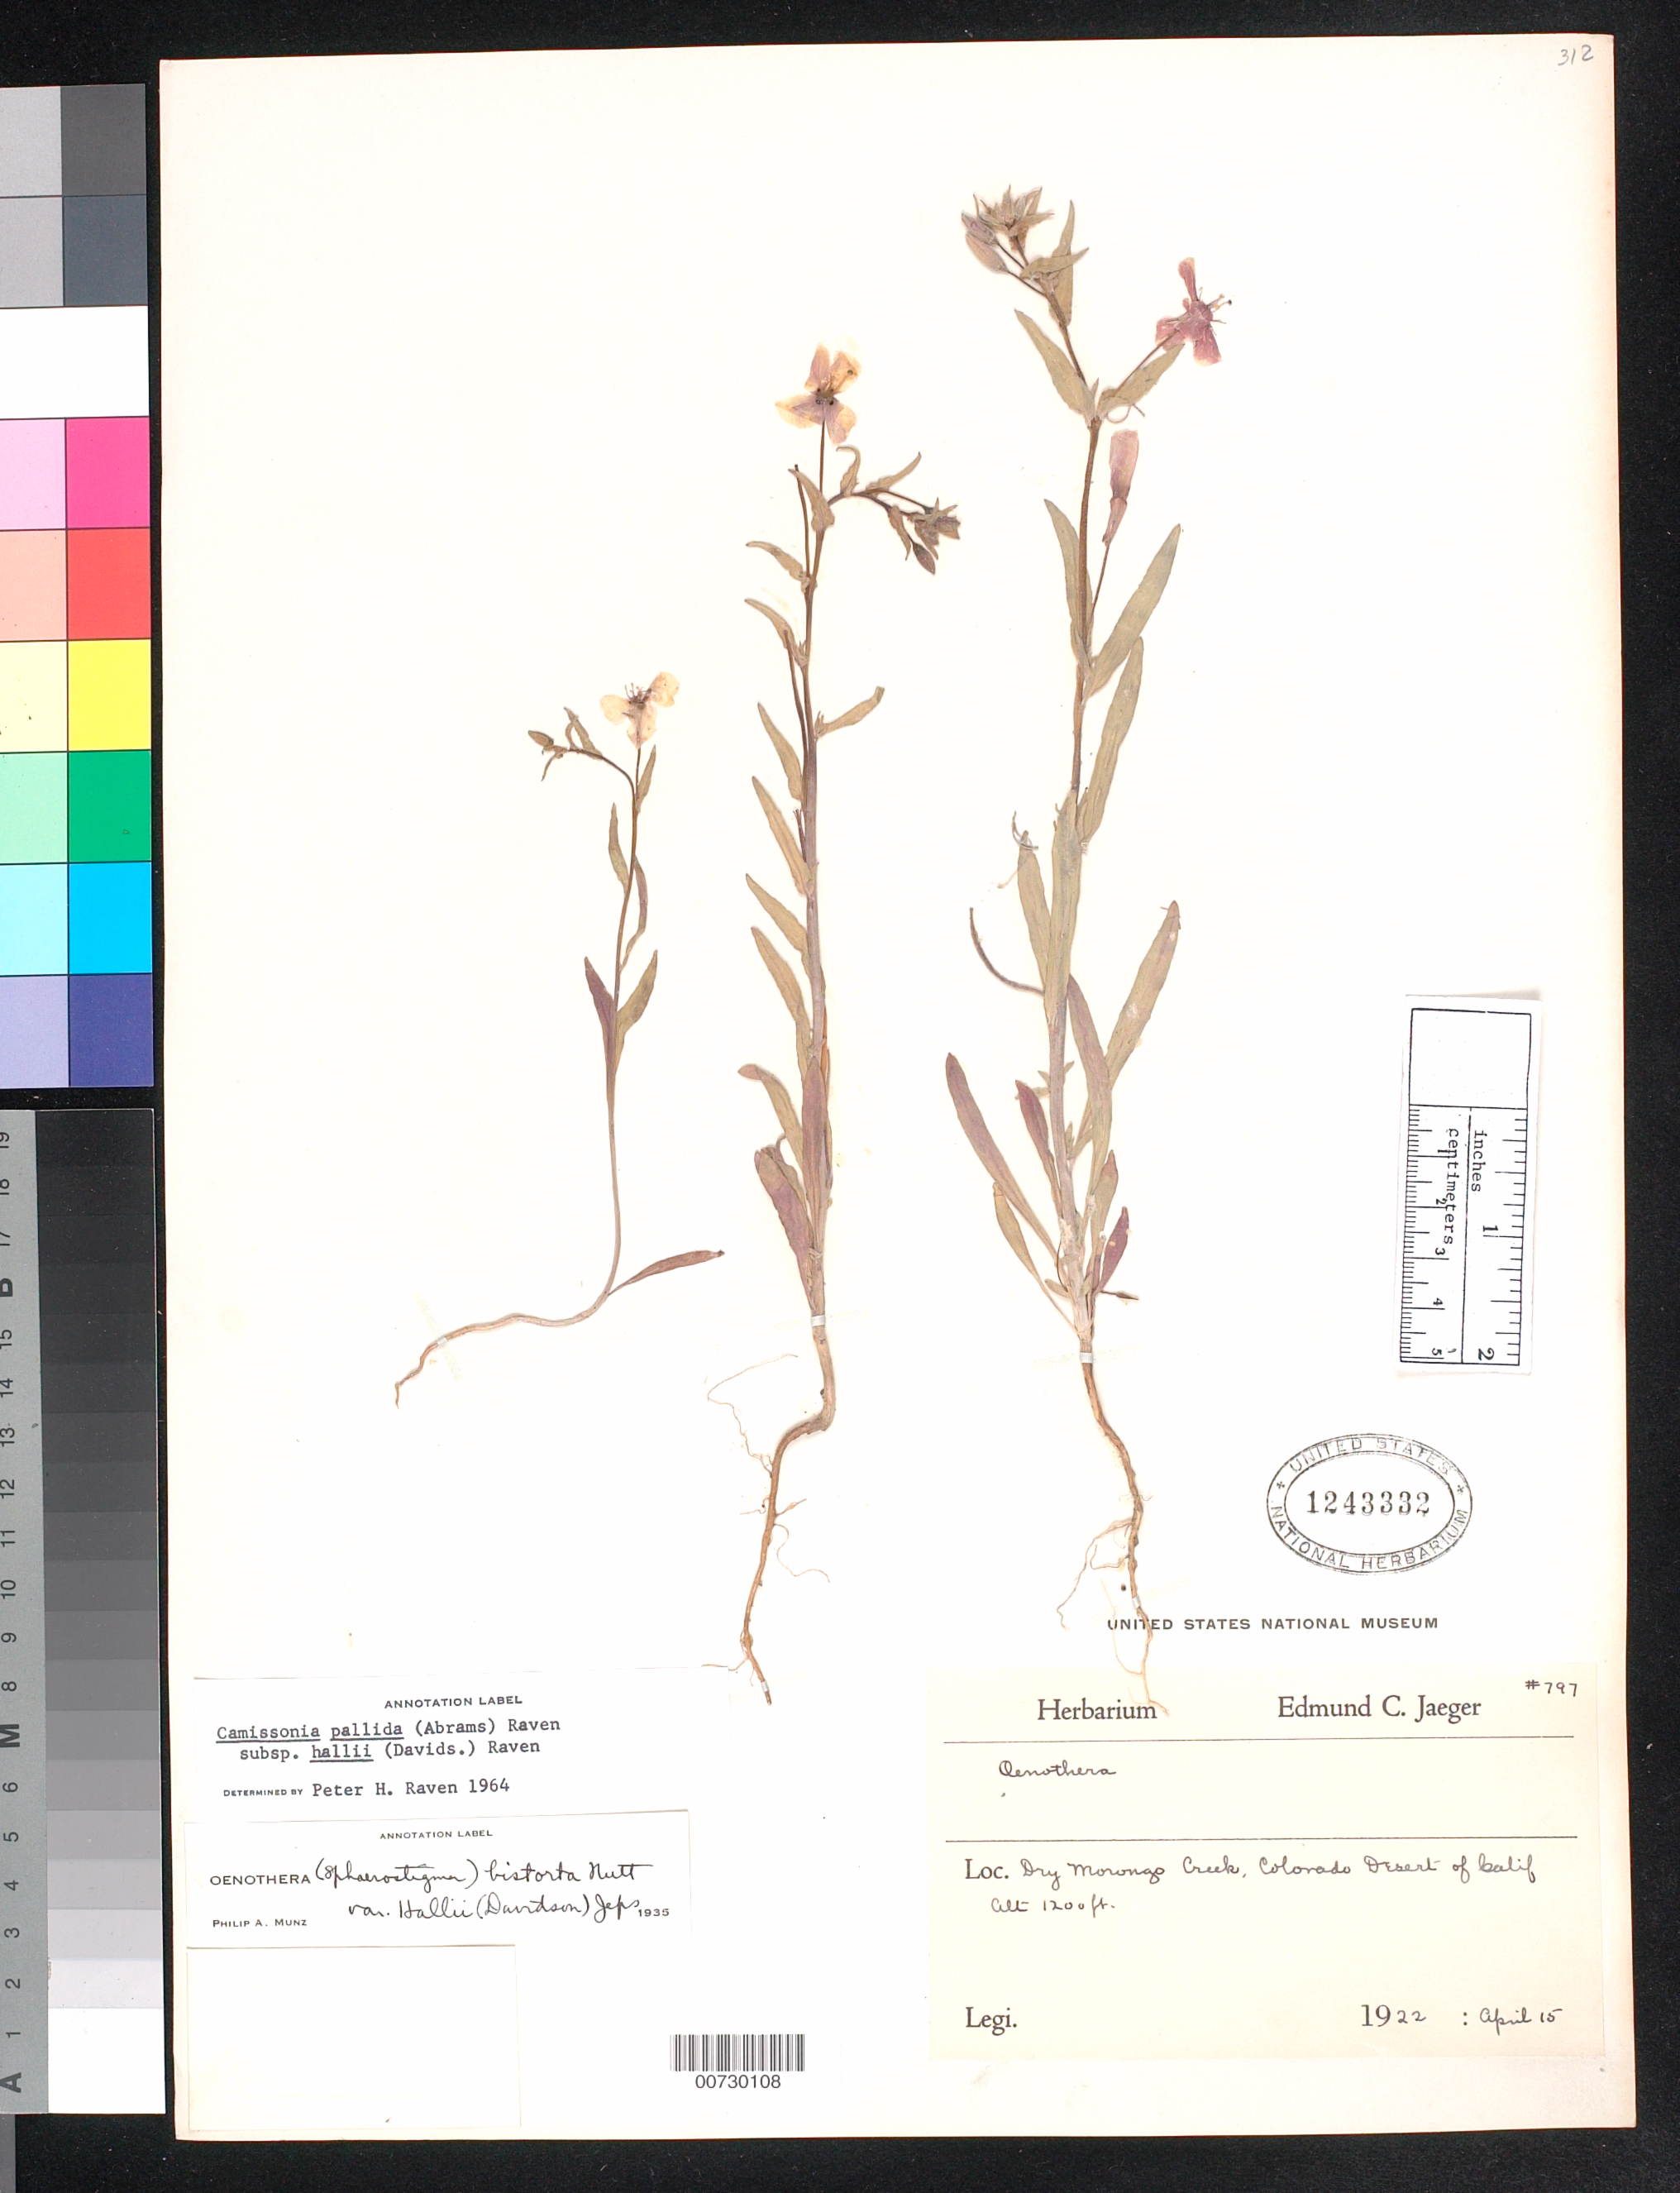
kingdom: Plantae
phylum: Tracheophyta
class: Magnoliopsida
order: Myrtales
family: Onagraceae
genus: Camissoniopsis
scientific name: Camissoniopsis pallida subsp. hallii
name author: (Davidson) W.L. Wagner & Hoch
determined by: Wagner, W. L., (BOT), Smithsonian Institution - National Museum of Natural History (UNITED STATES)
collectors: E. Jaeger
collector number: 797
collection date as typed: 15 Apr 1922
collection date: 1922-04-15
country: United States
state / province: California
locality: Dry Morongo Creek, Colorado Desert.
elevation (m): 366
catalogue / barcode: US 1243332